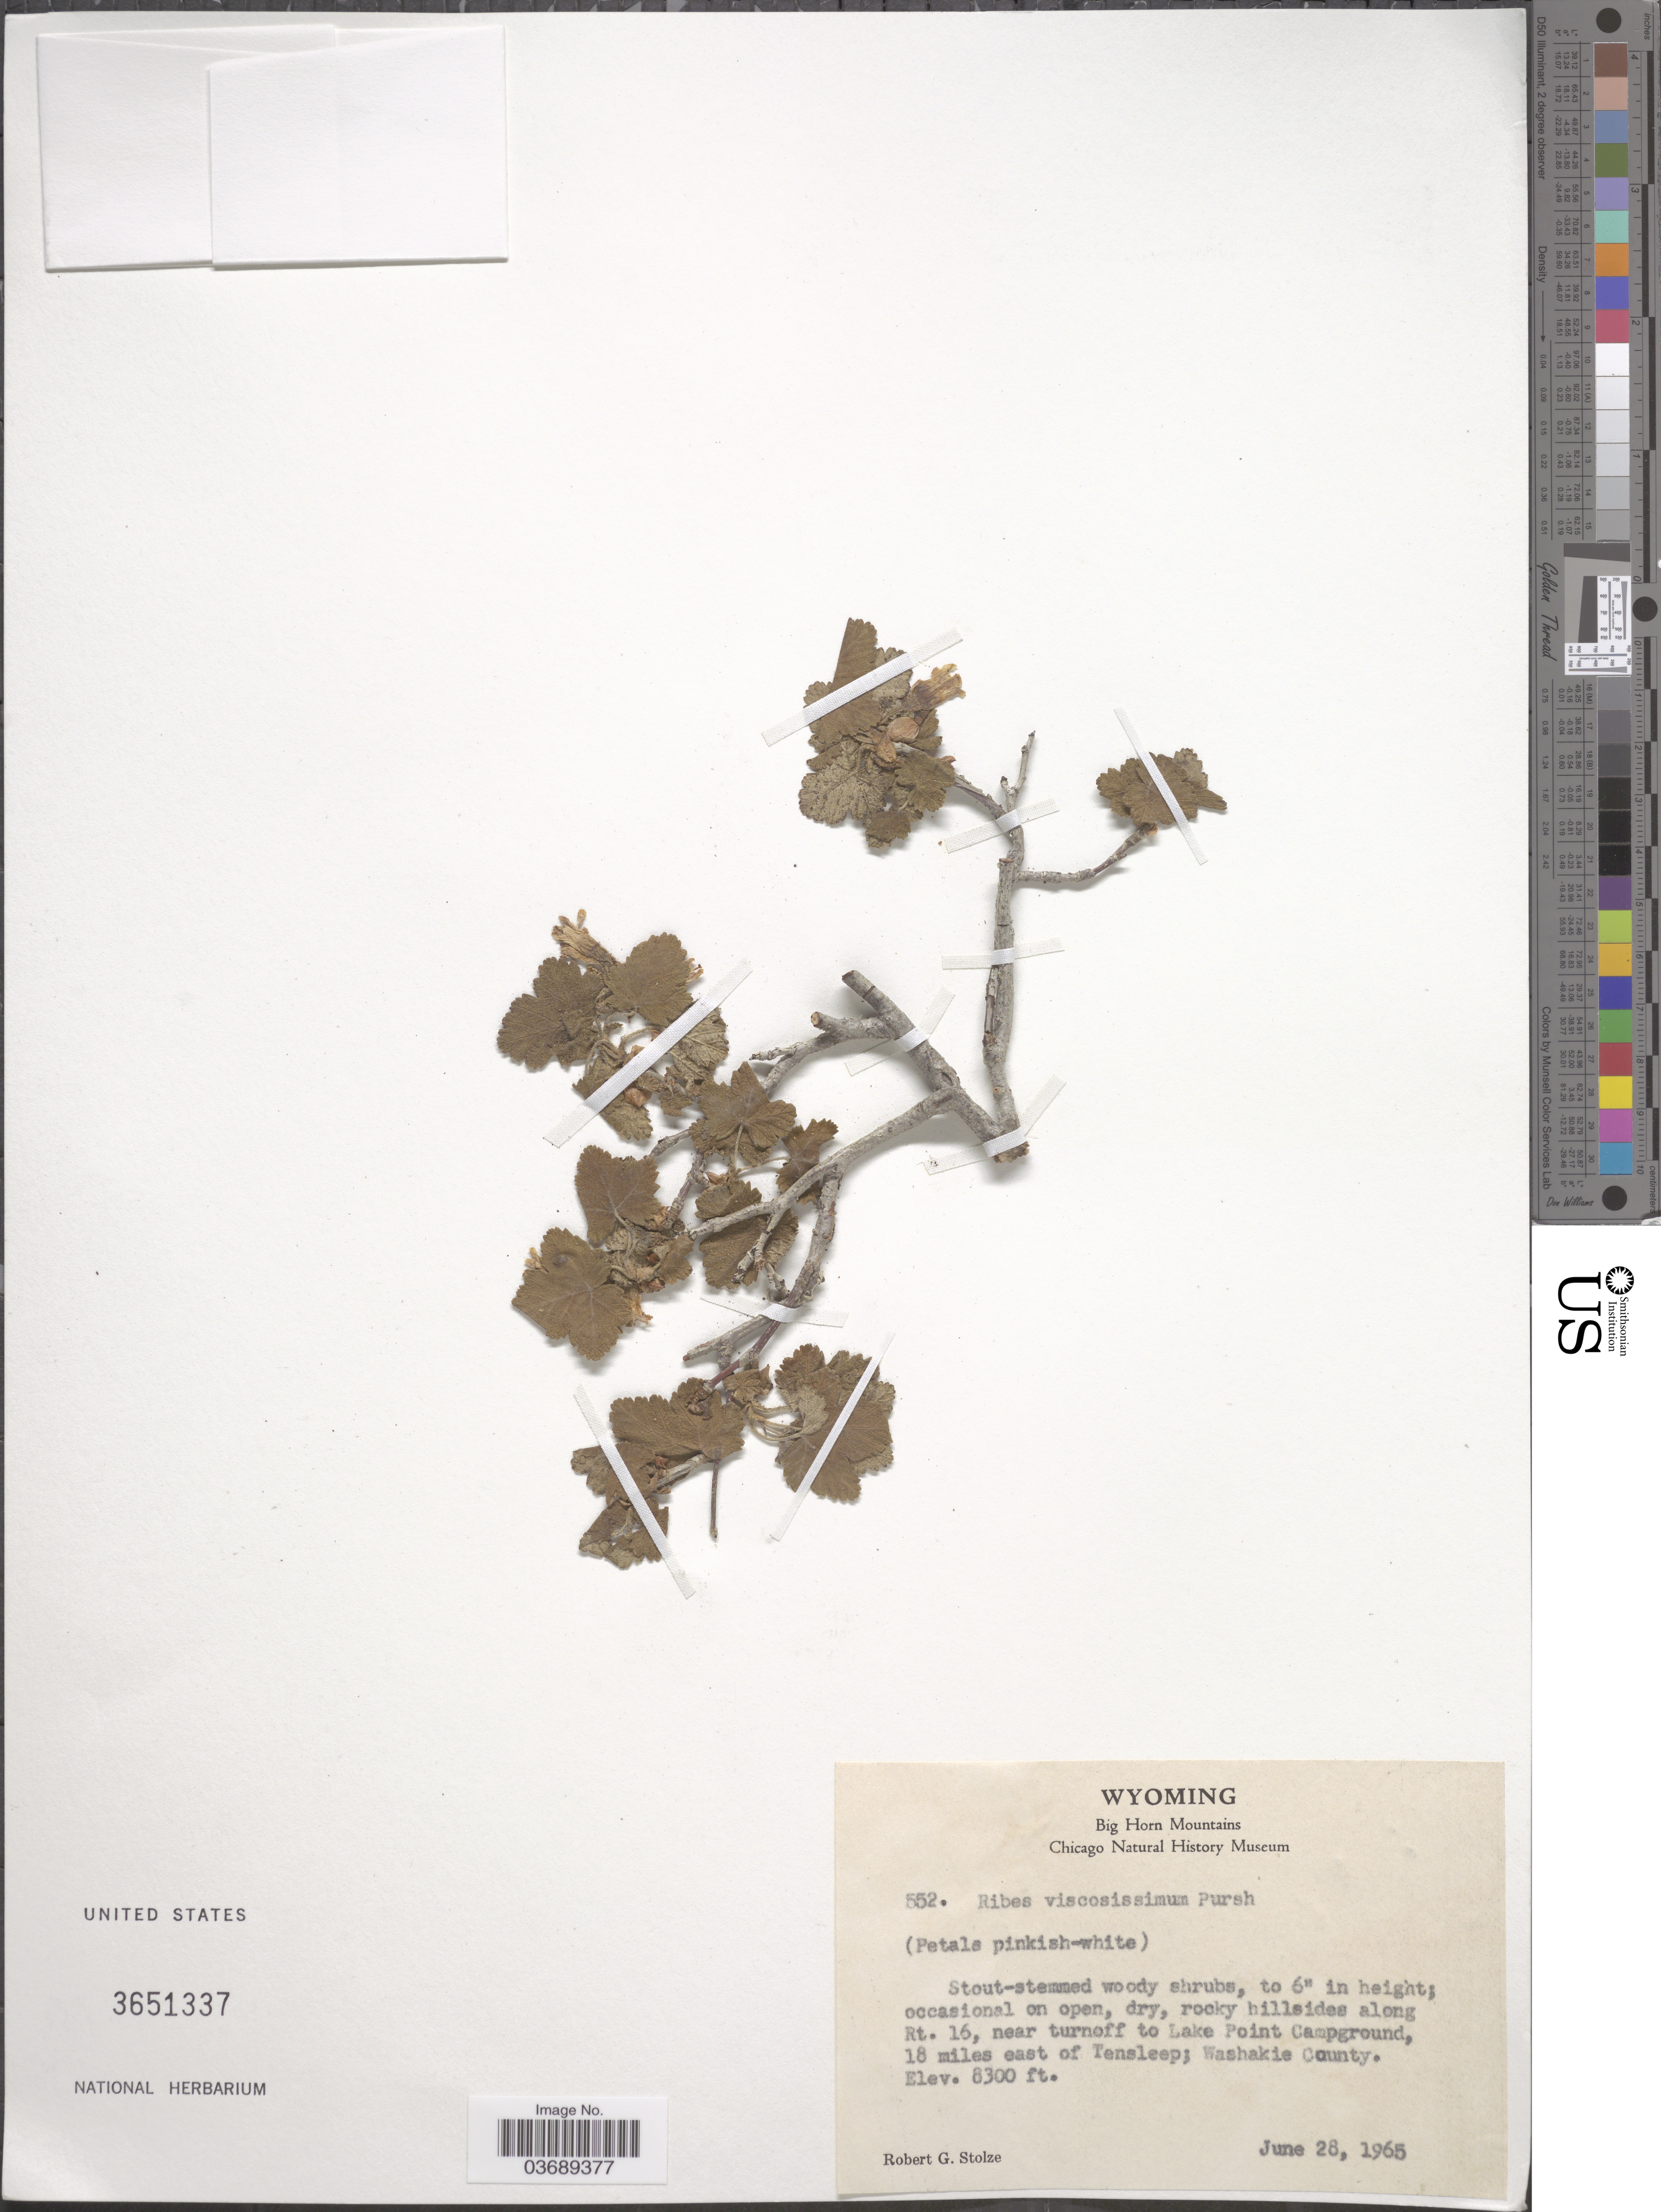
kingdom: Plantae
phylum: Tracheophyta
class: Magnoliopsida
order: Saxifragales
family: Grossulariaceae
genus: Ribes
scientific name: Ribes viscosissimum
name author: Pursh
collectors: R. G. Stolze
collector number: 552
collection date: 1965-06-28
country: United States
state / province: Wyoming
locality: Big Horn Mountains. Rocky hillsides along Rt. 16, near turnoff to Lake Point Campground, 18 miles east of Tensleep; Washakie County.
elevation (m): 2530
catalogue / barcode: US 3651337